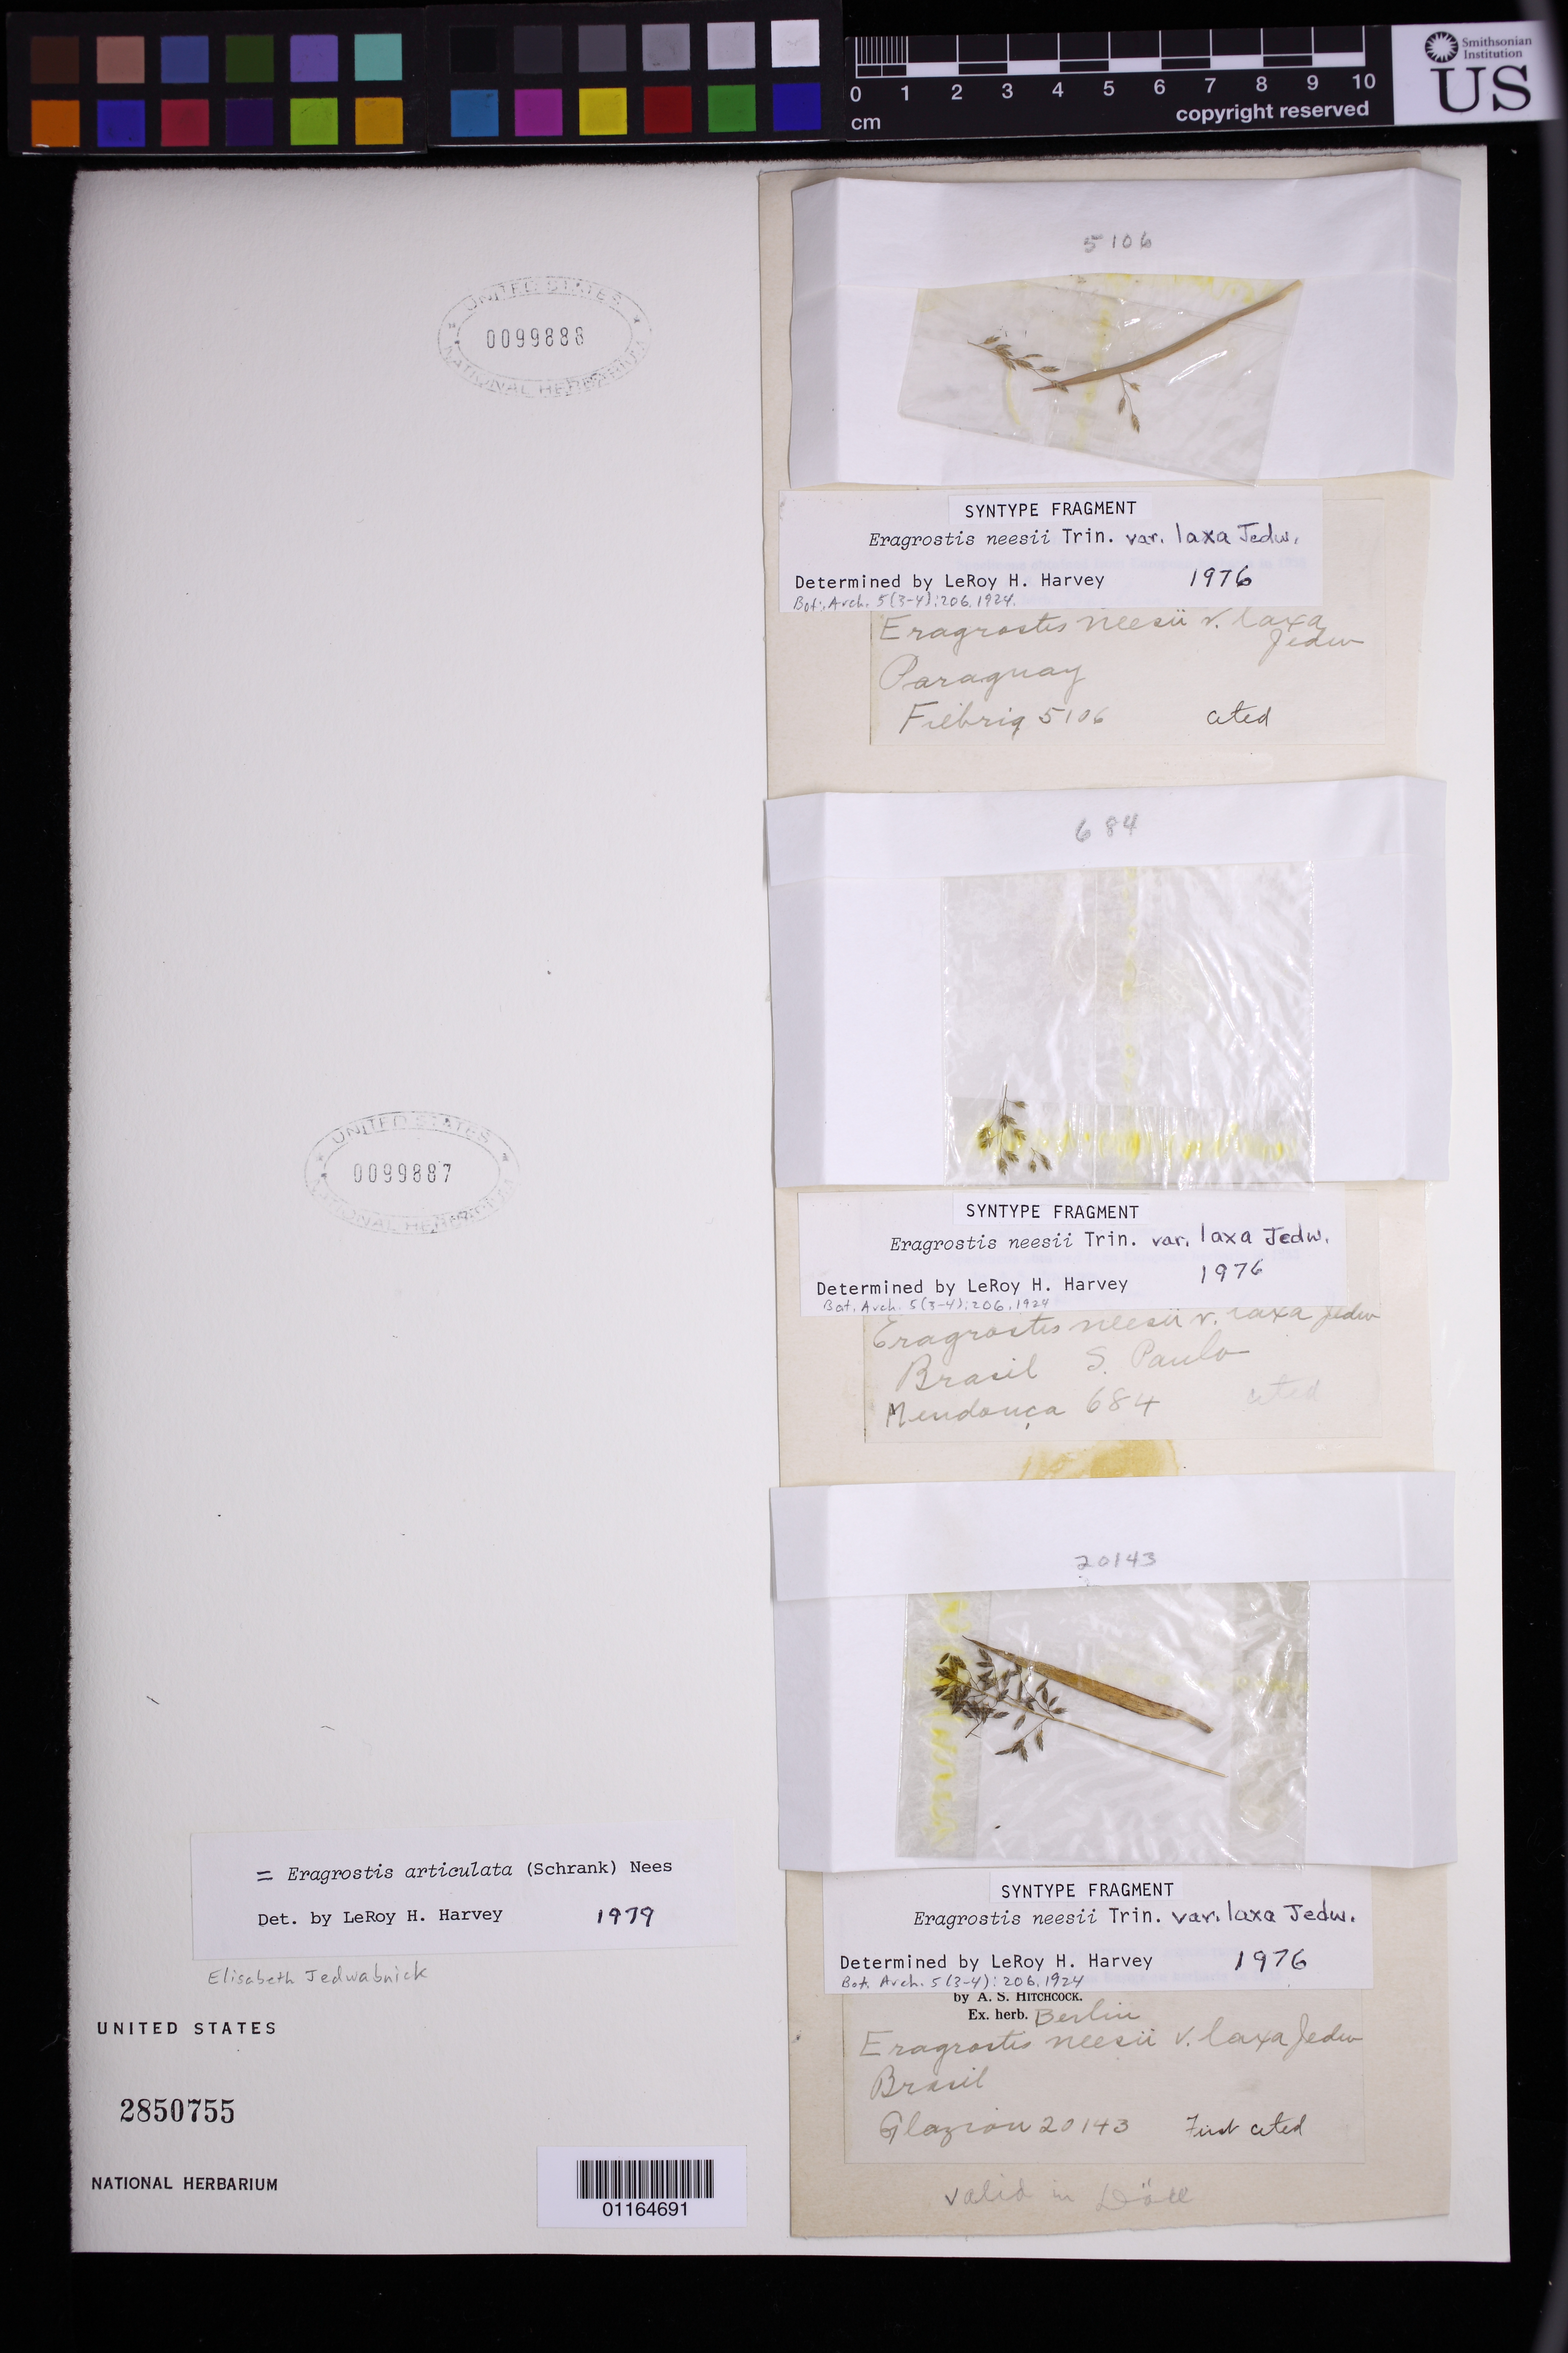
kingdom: Plantae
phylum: Tracheophyta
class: Liliopsida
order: Poales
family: Poaceae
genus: Eragrostis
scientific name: Eragrostis neesii var. laxa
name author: Jedwabn.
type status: Syntype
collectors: R. C. Mendonça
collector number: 684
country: Brazil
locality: South Paulo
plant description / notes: Fragmentary material of type specimen ex herb. Berlin.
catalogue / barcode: US 99887-2